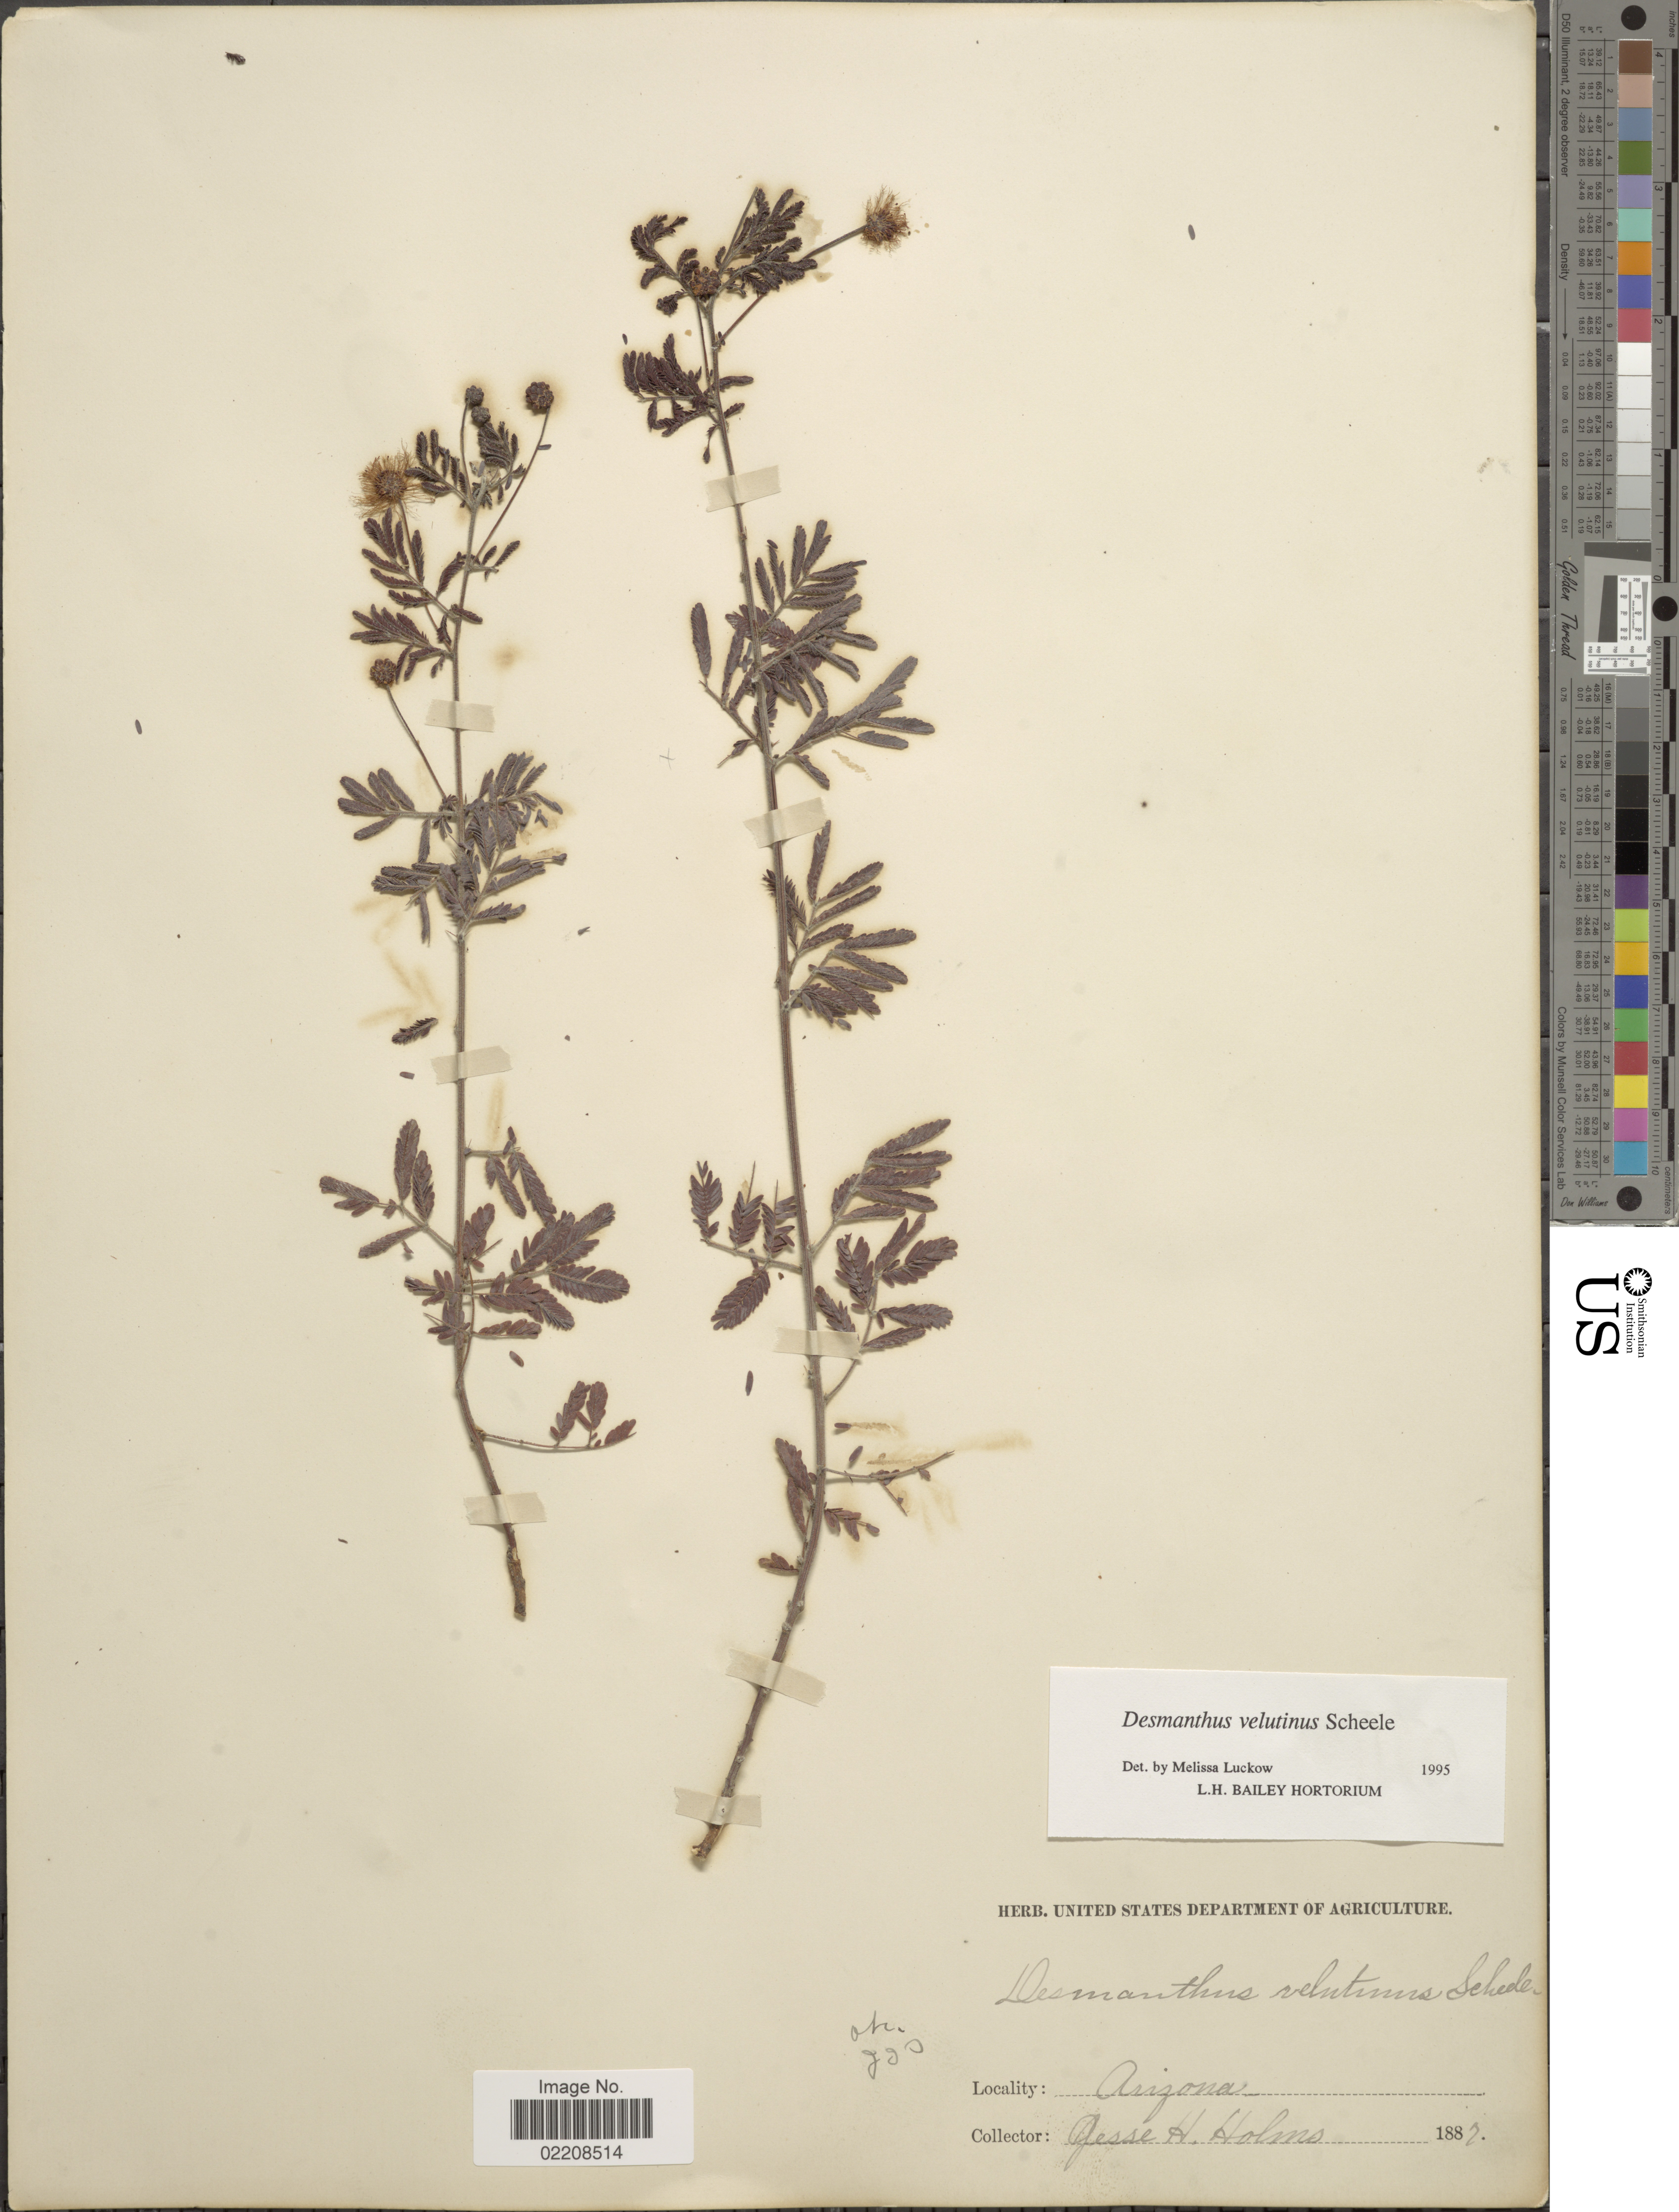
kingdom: Plantae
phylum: Tracheophyta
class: Magnoliopsida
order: Fabales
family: Fabaceae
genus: Desmanthus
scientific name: Desmanthus velutinus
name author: Scheele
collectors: J. H. Holms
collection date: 1887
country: United States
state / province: Arizona